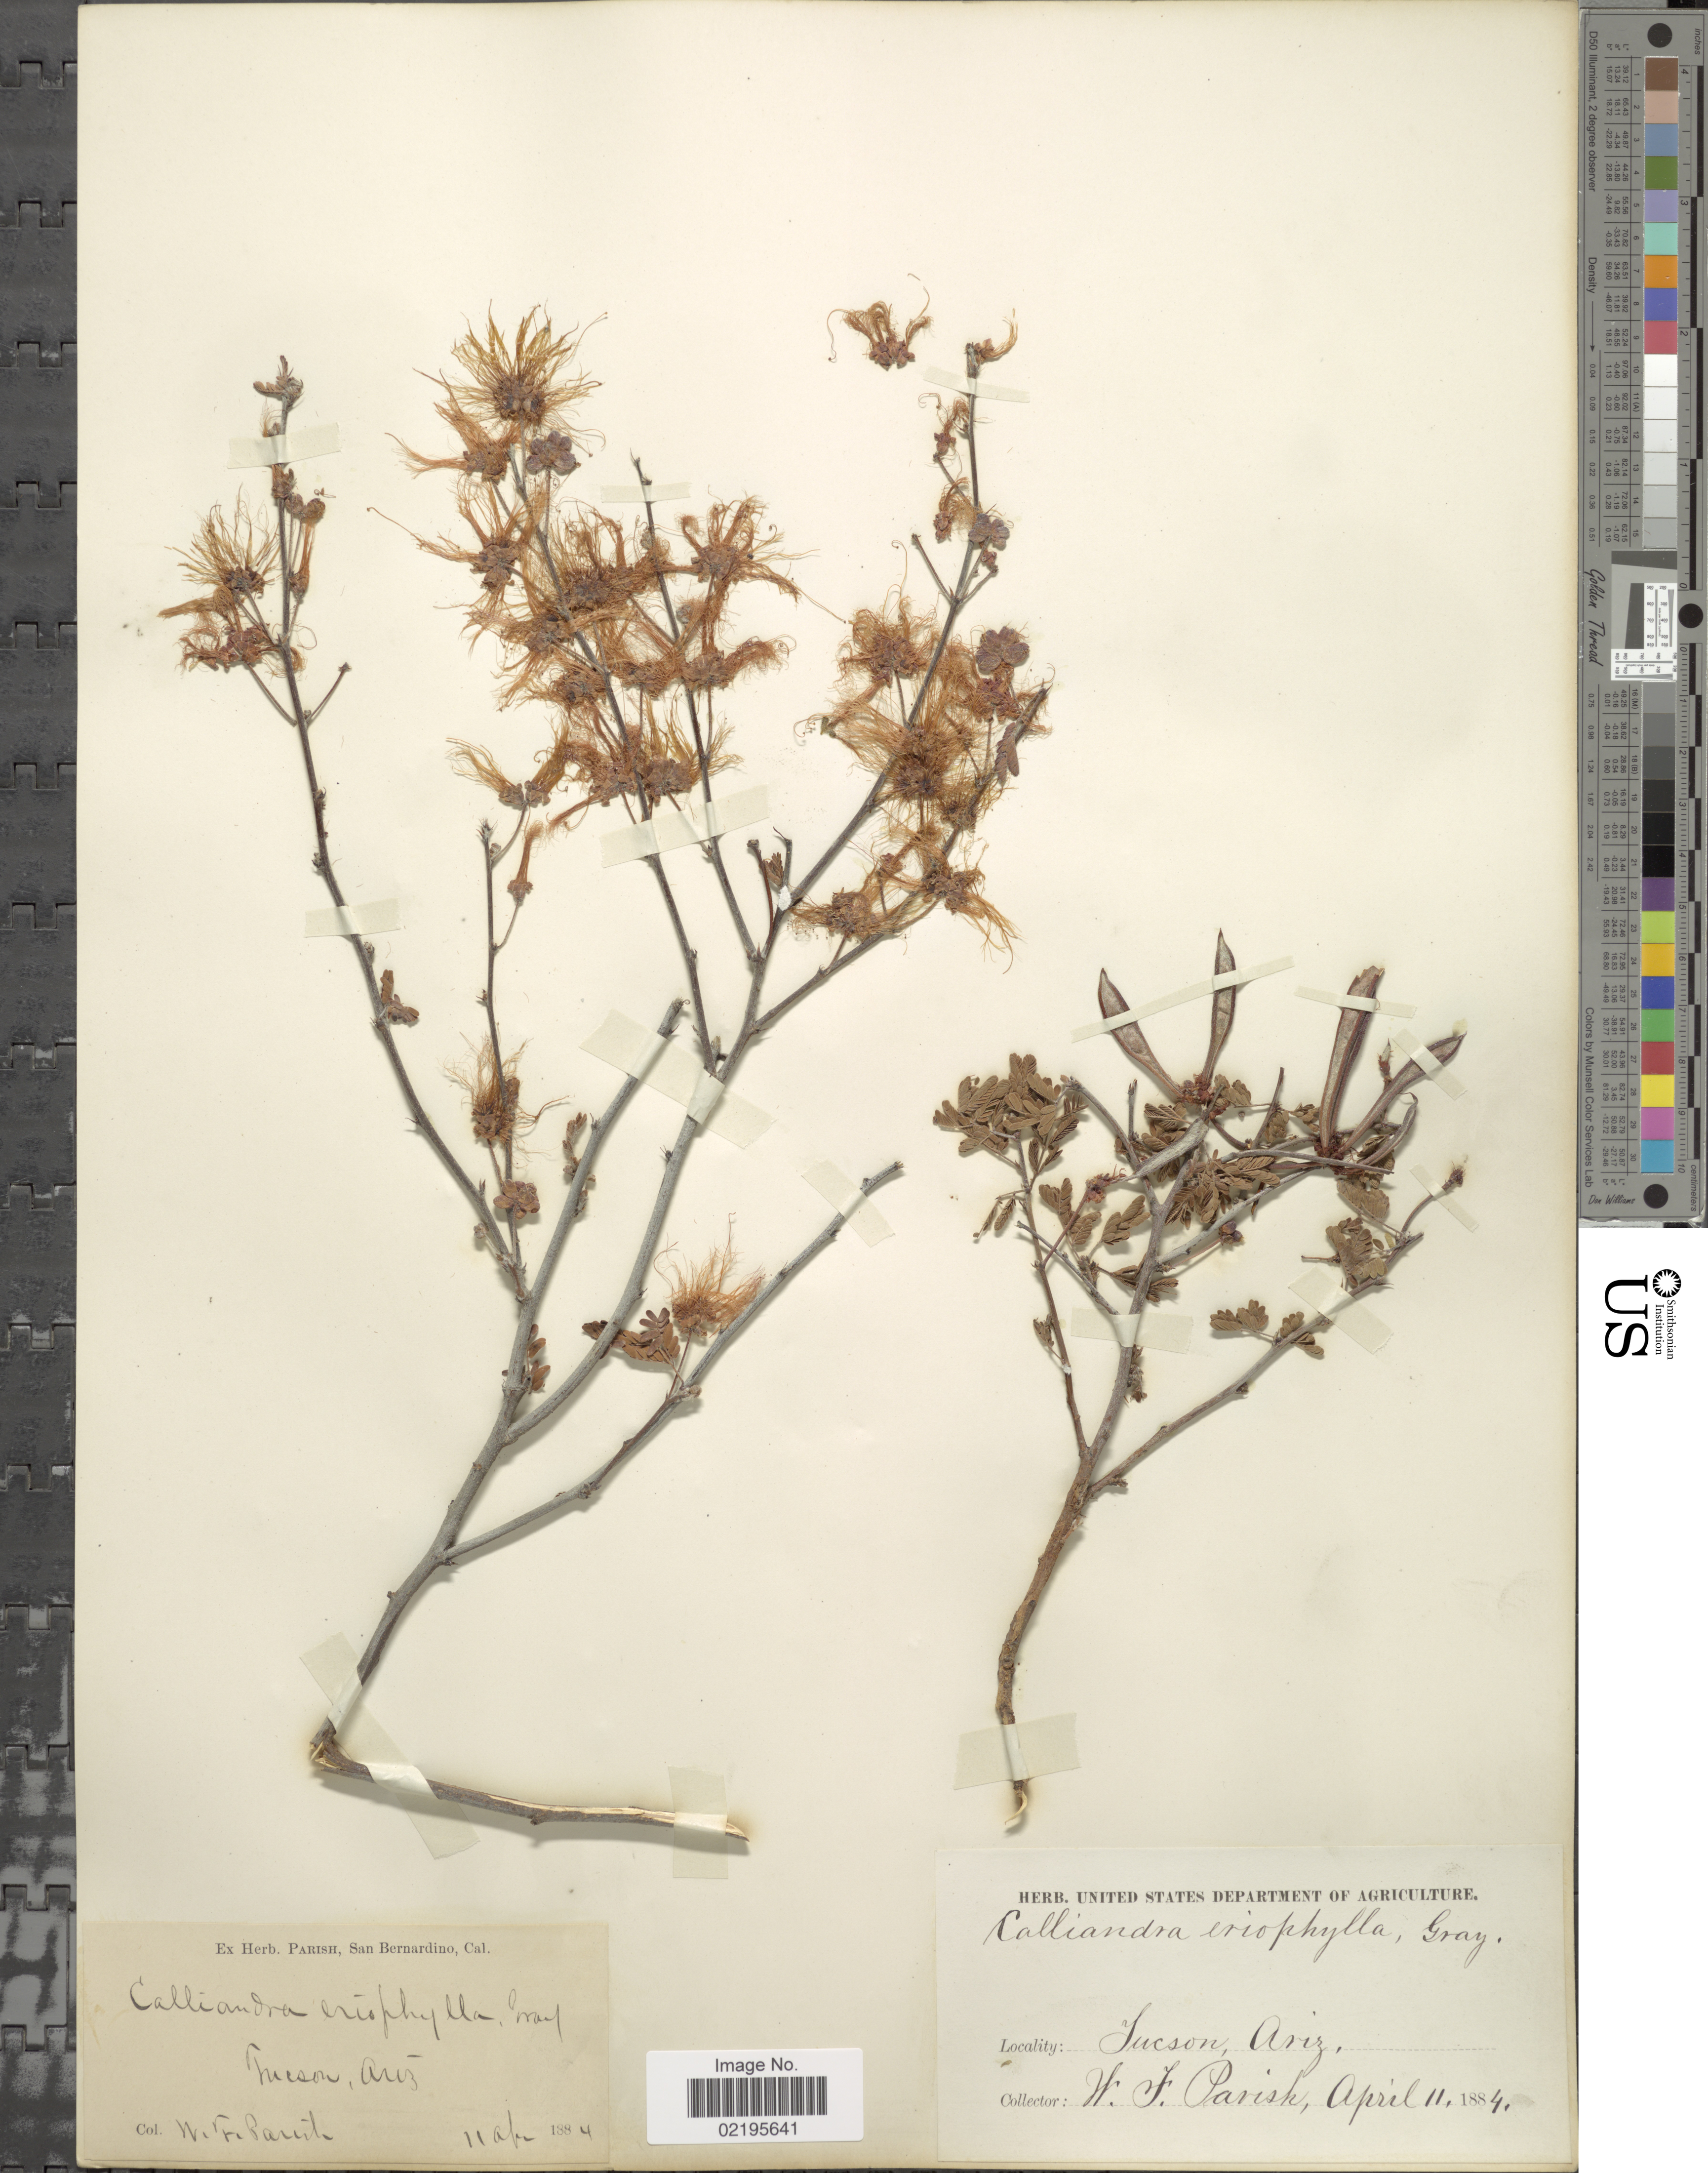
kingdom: Plantae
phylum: Tracheophyta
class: Magnoliopsida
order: Fabales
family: Fabaceae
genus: Calliandra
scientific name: Calliandra eriophylla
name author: Benth.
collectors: W. F. Parish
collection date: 1884-04-11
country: United States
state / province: Arizona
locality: Tucson